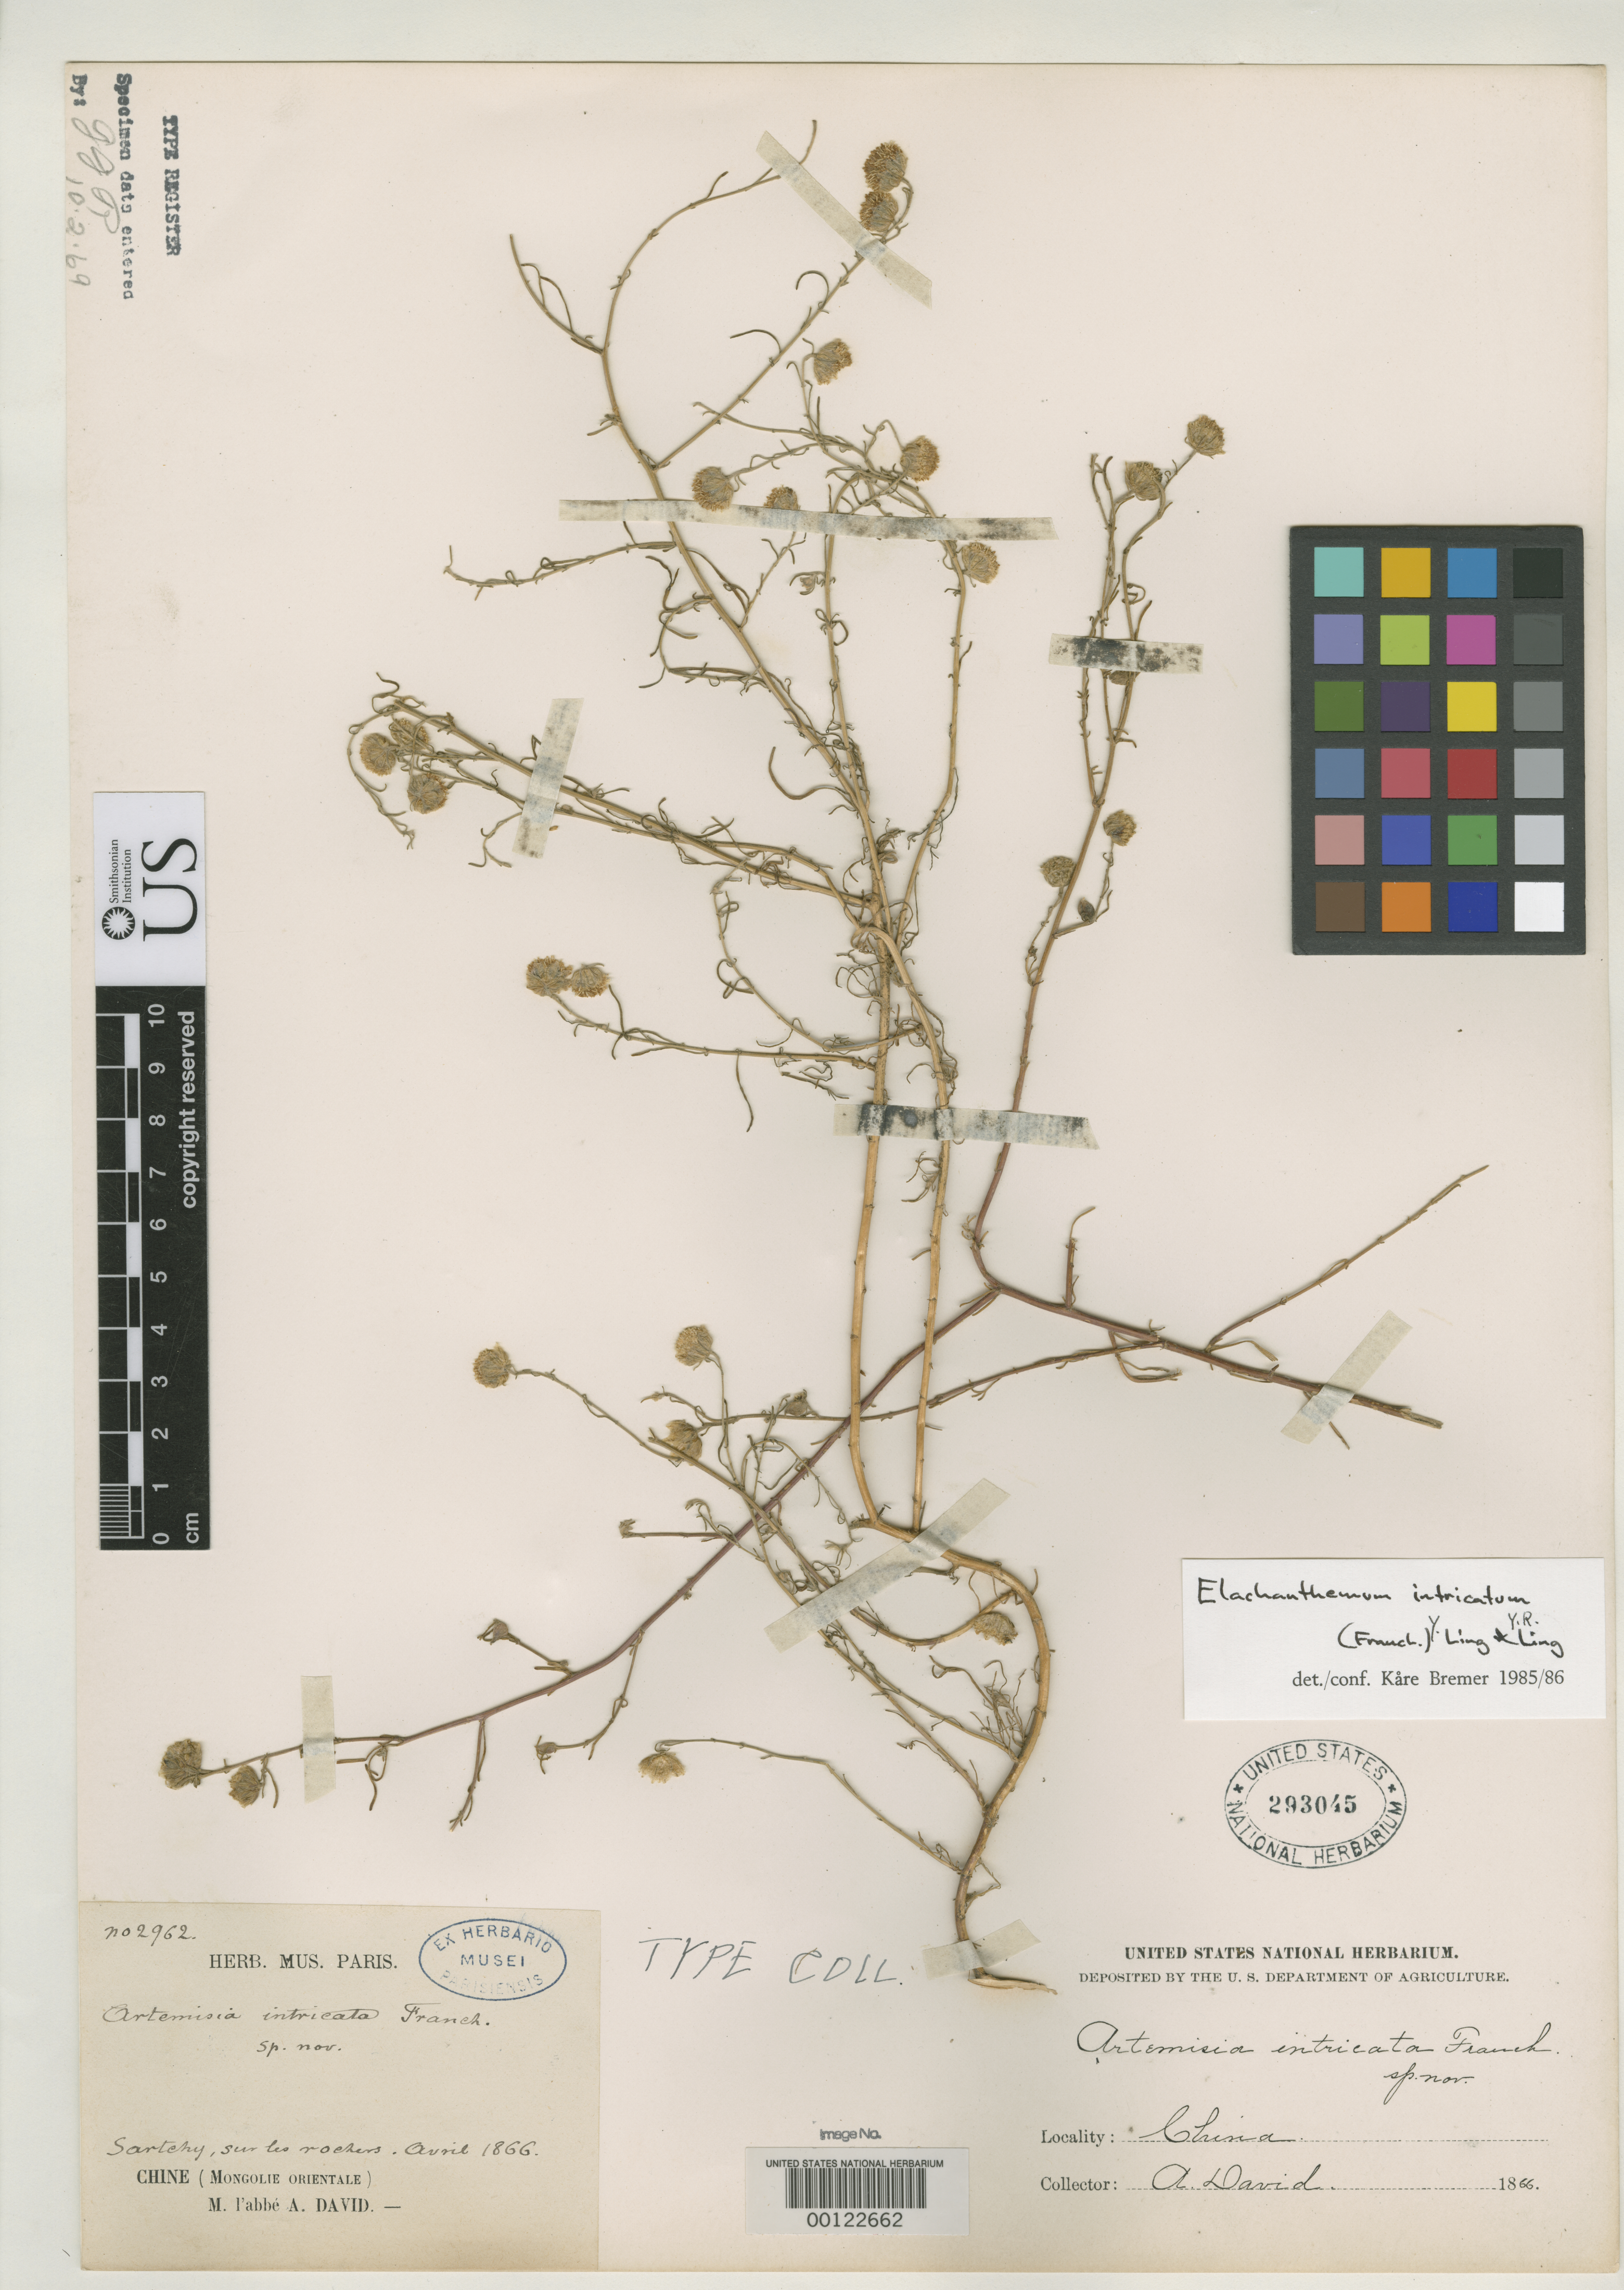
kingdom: Plantae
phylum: Tracheophyta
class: Magnoliopsida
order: Asterales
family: Asteraceae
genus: Artemisia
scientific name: Artemisia intricata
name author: Franch.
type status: Isotype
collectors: A. David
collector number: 2962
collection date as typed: Apr 1866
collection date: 1866-04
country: Mongolia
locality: Sartchy.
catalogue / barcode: US 293045